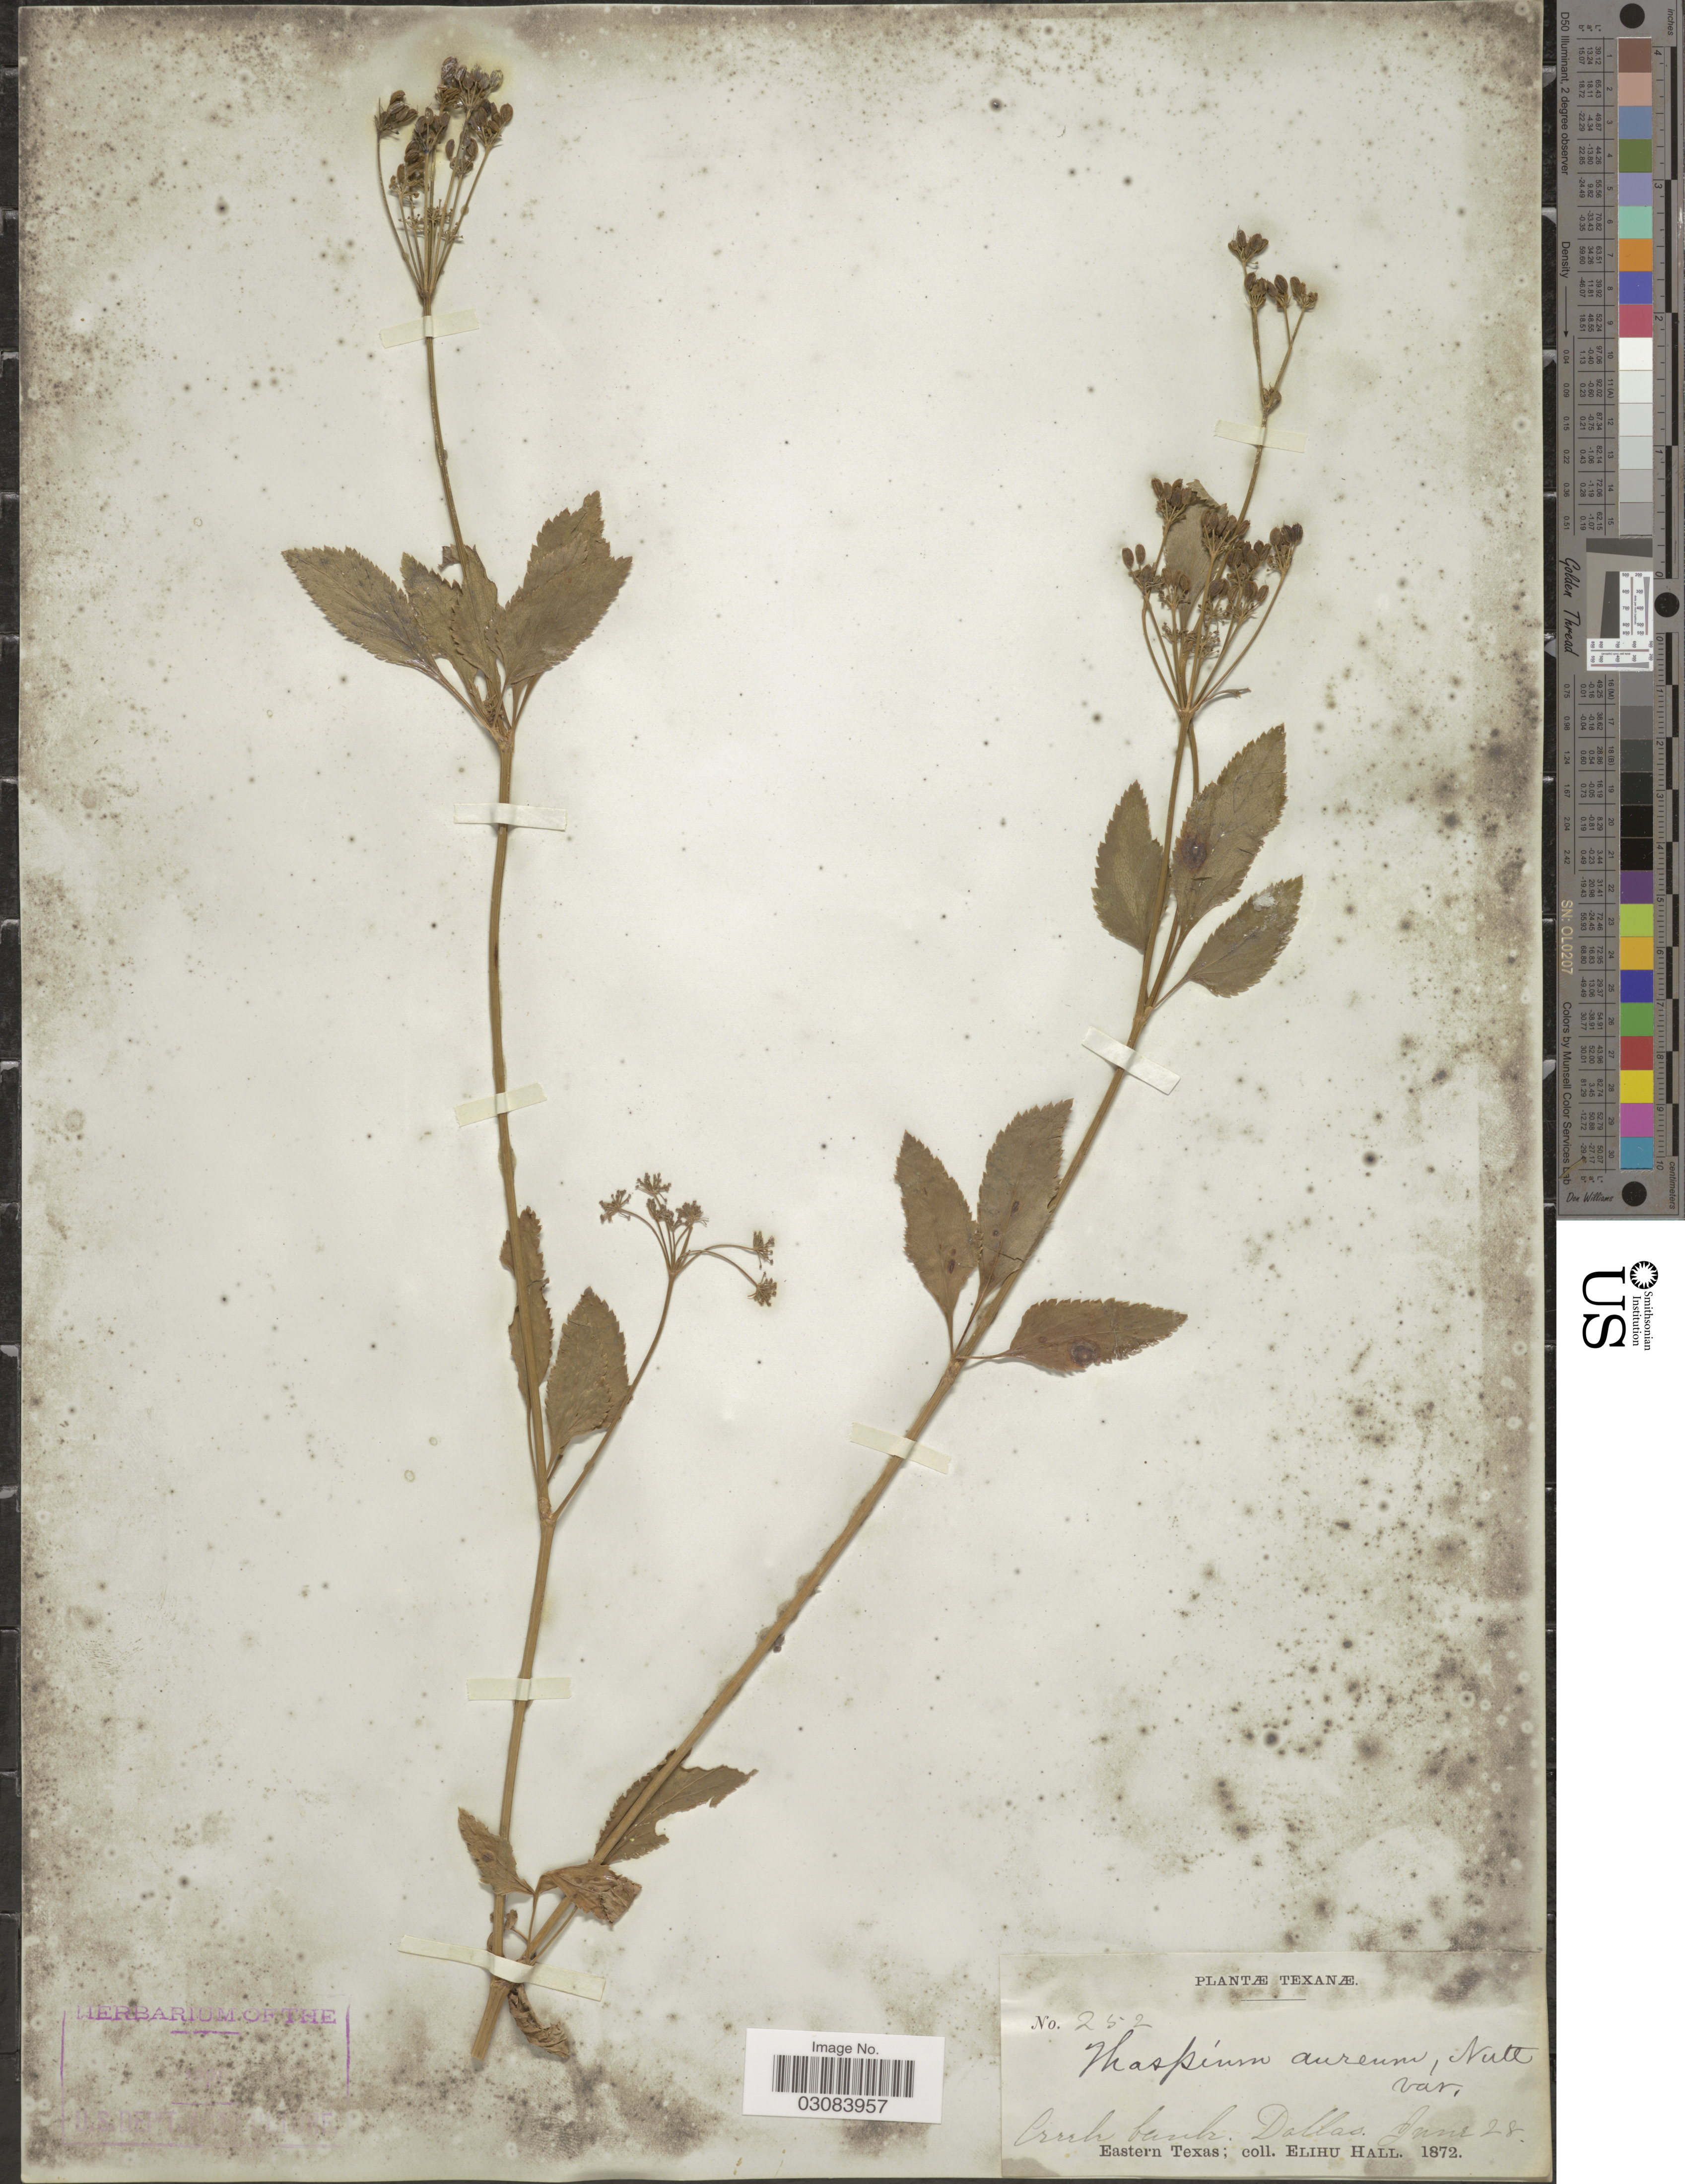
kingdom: Plantae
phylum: Tracheophyta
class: Magnoliopsida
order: Apiales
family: Apiaceae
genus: Zizia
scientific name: Zizia aurea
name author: (L.) Koch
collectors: E. Hall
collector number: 252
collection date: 1872-06-28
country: United States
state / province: Texas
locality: Dallas. Eastern Texas.